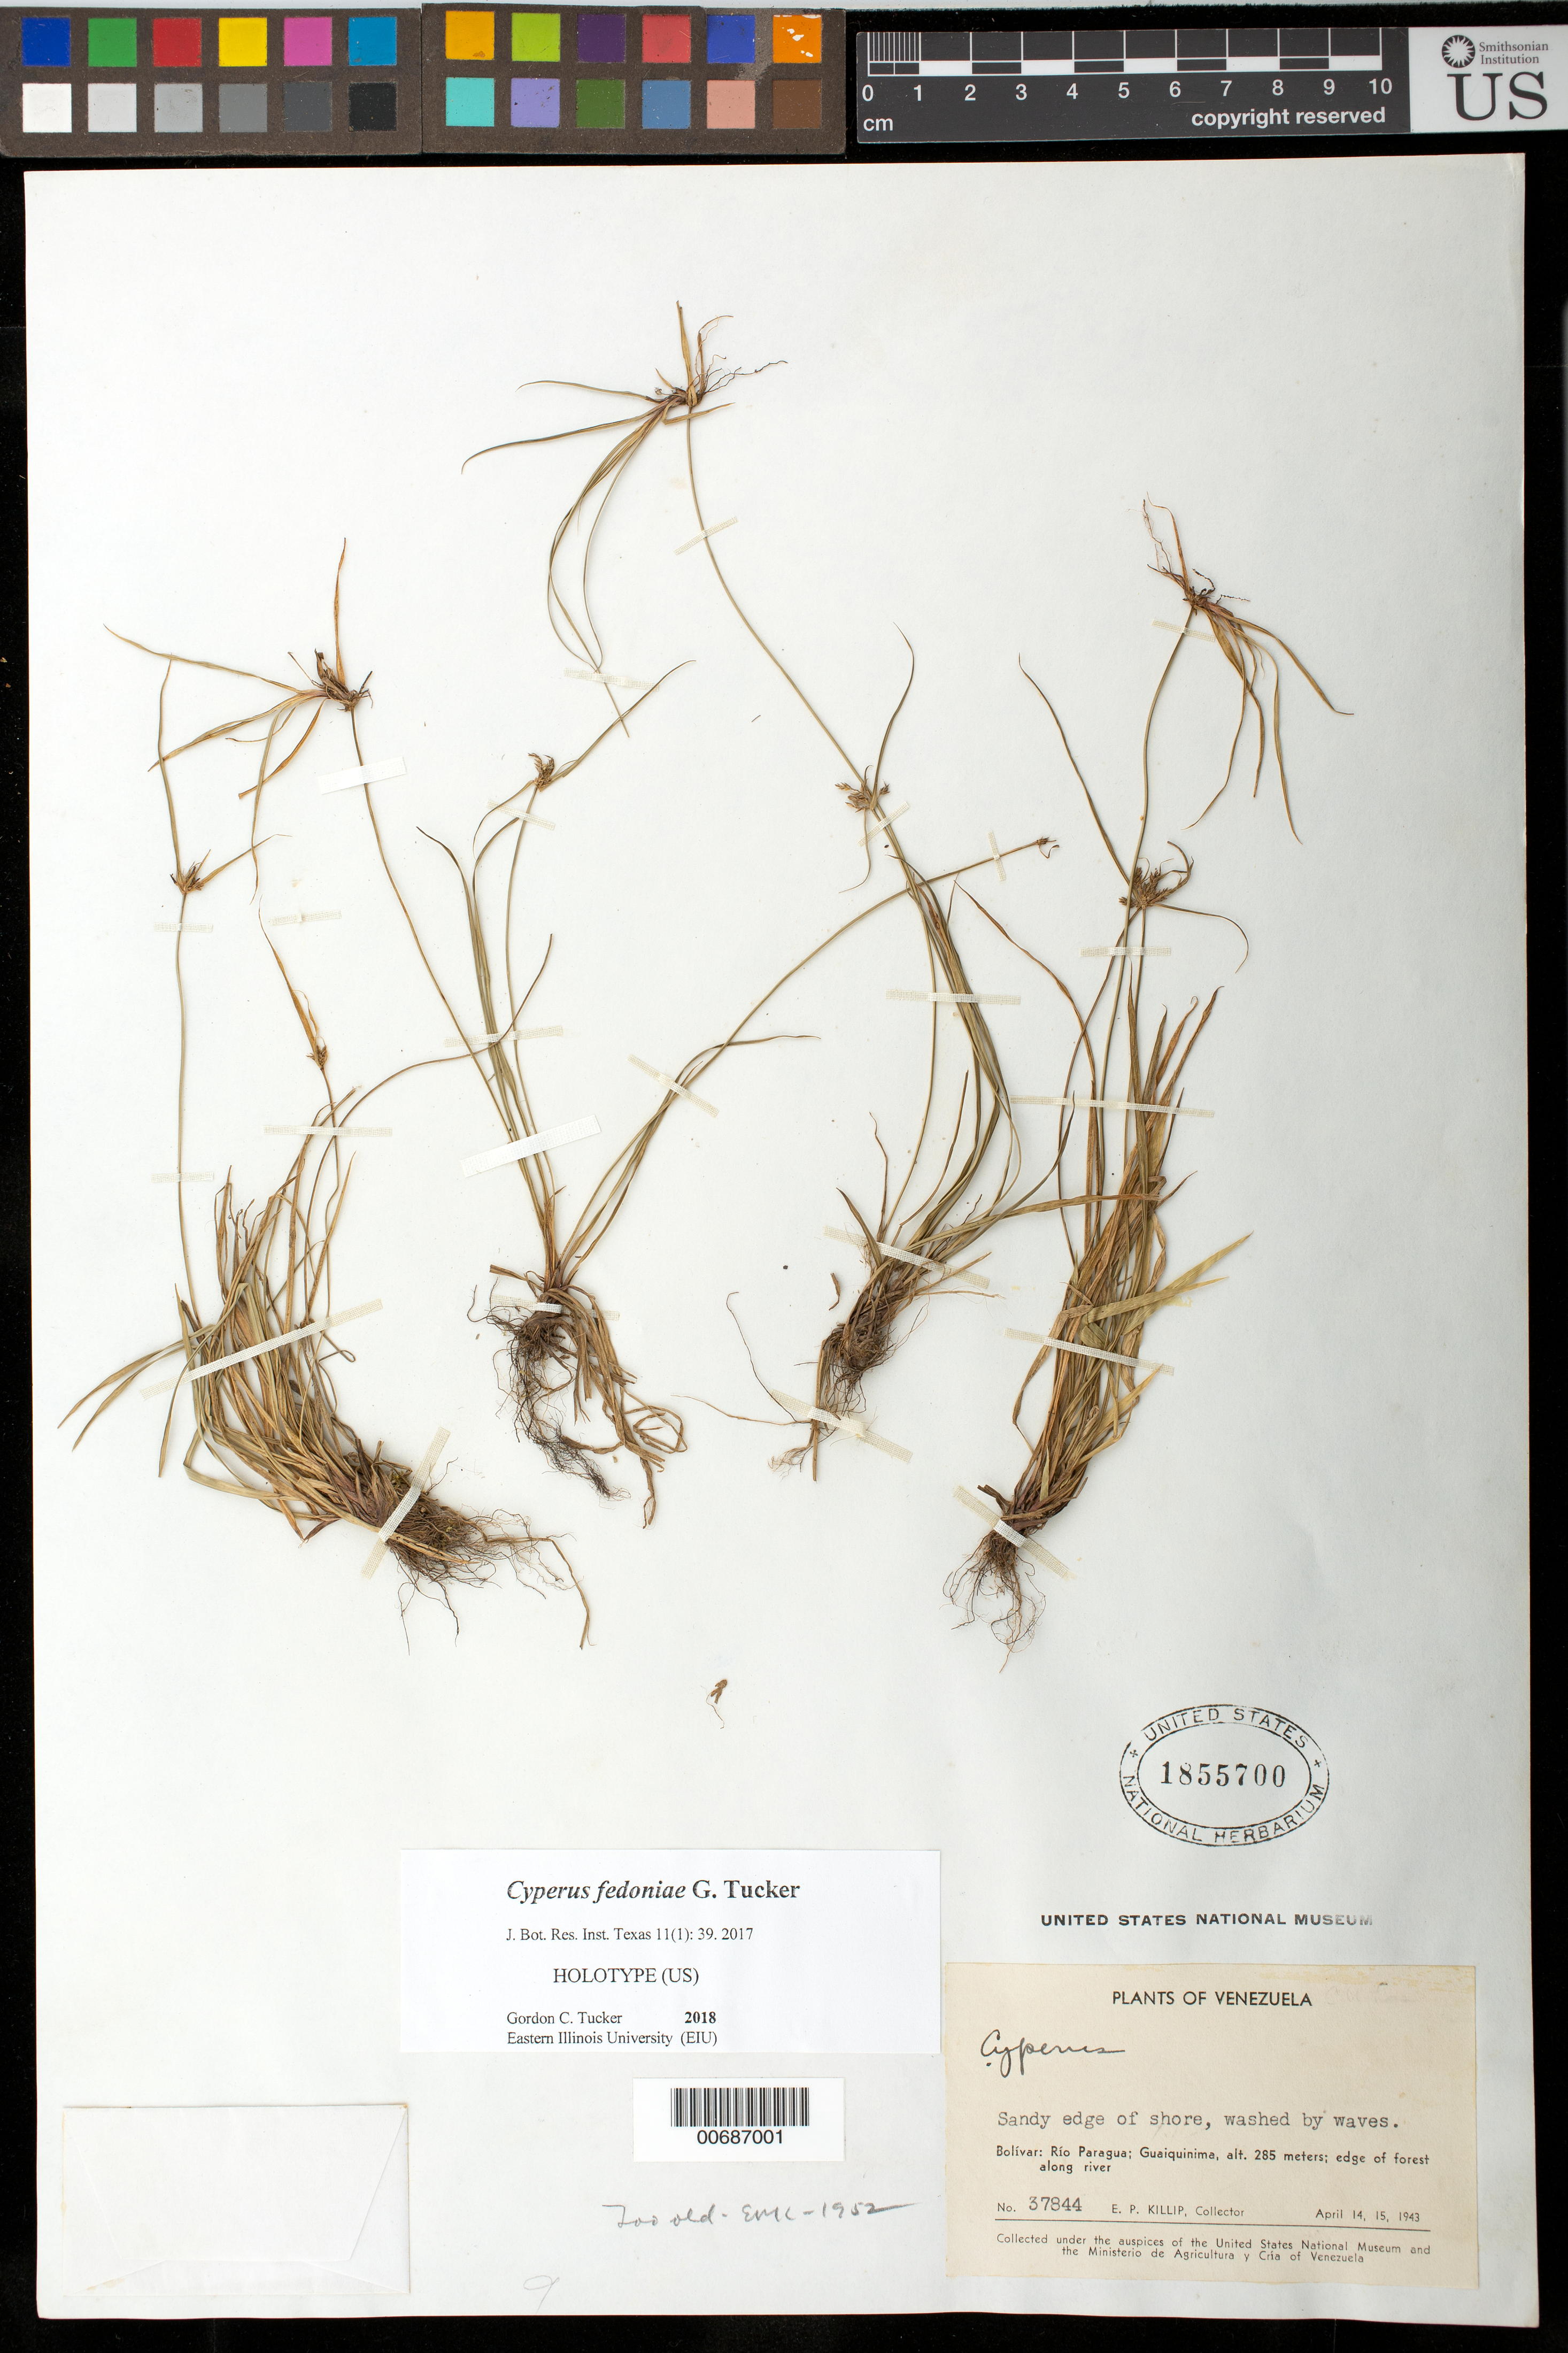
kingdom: Plantae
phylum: Tracheophyta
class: Liliopsida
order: Poales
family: Cyperaceae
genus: Cyperus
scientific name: Cyperus fedoniae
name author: G.C. Tucker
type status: Holotype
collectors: E. P. Killip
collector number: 37844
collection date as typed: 14-Apr-43 to 15-Apr-43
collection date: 1943-04-14/1943-04-15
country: Venezuela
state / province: Bolívar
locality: Guaiquinima, Río Paragua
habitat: Forest along river; sandy edge of shore, washed by waves;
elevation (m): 285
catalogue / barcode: US 1855700